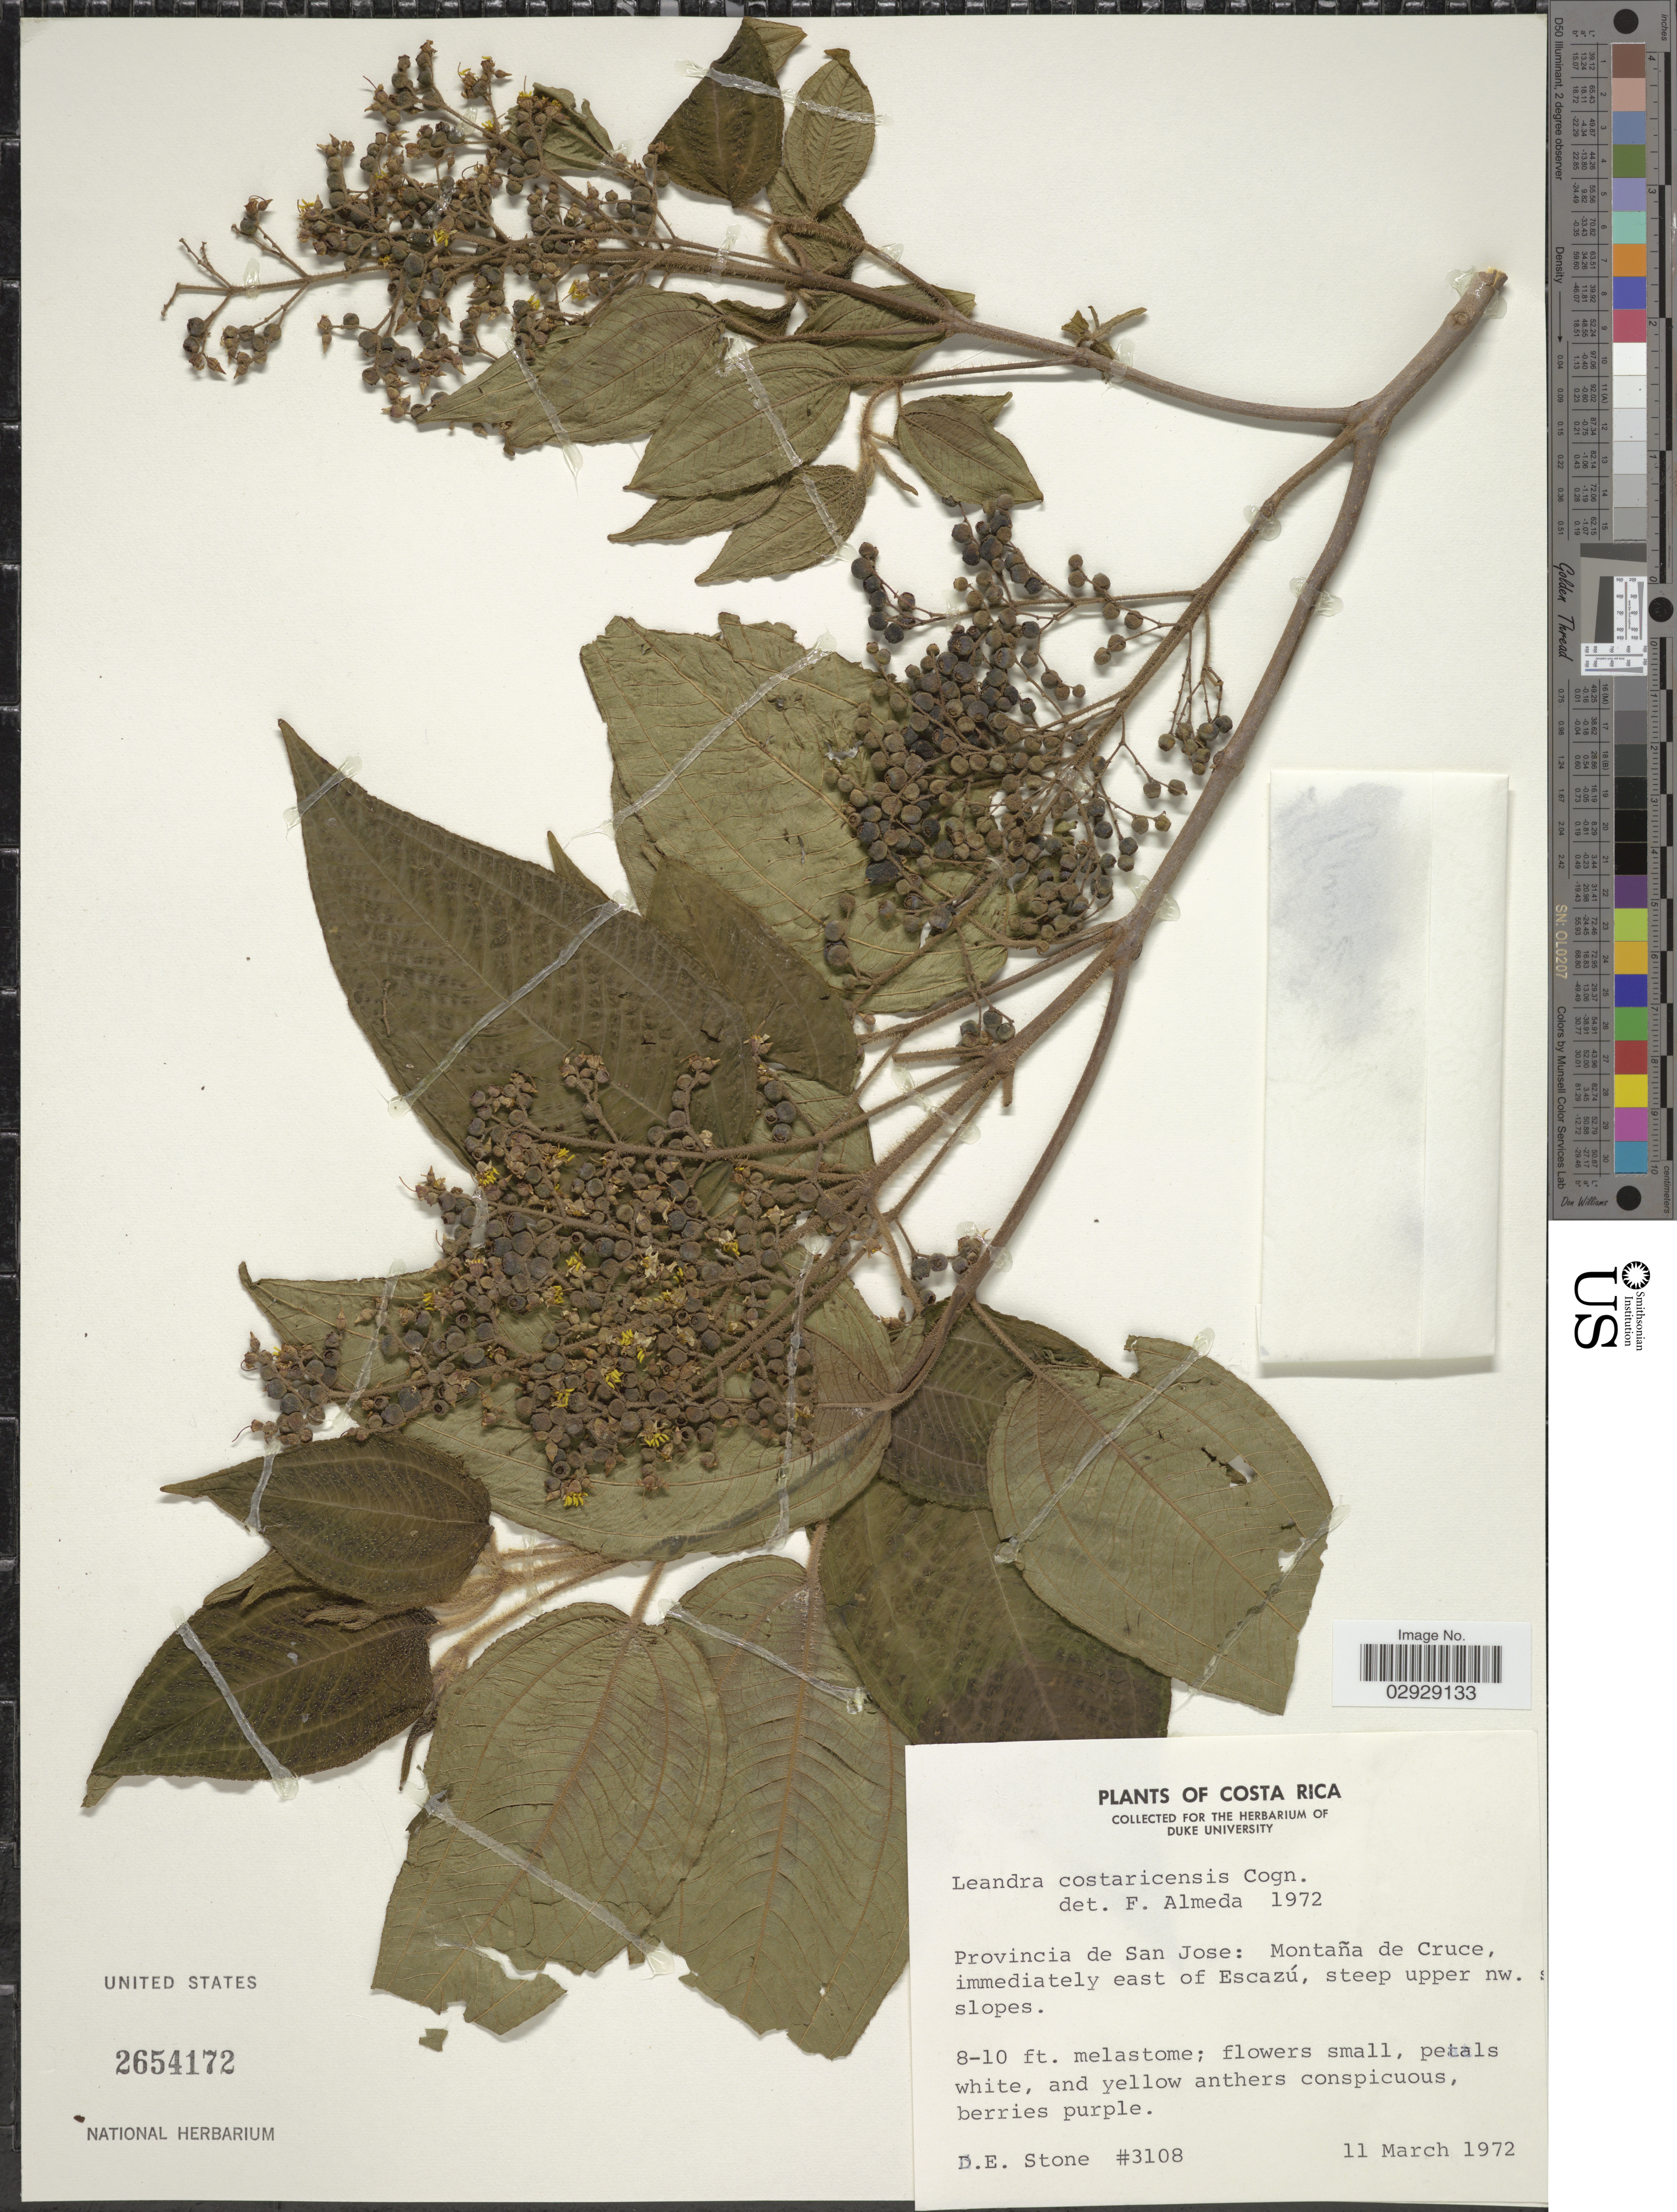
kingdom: Plantae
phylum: Tracheophyta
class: Magnoliopsida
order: Myrtales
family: Melastomataceae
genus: Leandra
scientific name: Leandra costaricensis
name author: Cogn.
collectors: D. E. Stone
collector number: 3108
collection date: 1972-03-11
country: Costa Rica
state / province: San José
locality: Montaña de Cruce, immediately east of Escazú, steep upper nw. slopes.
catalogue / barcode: US 2654172